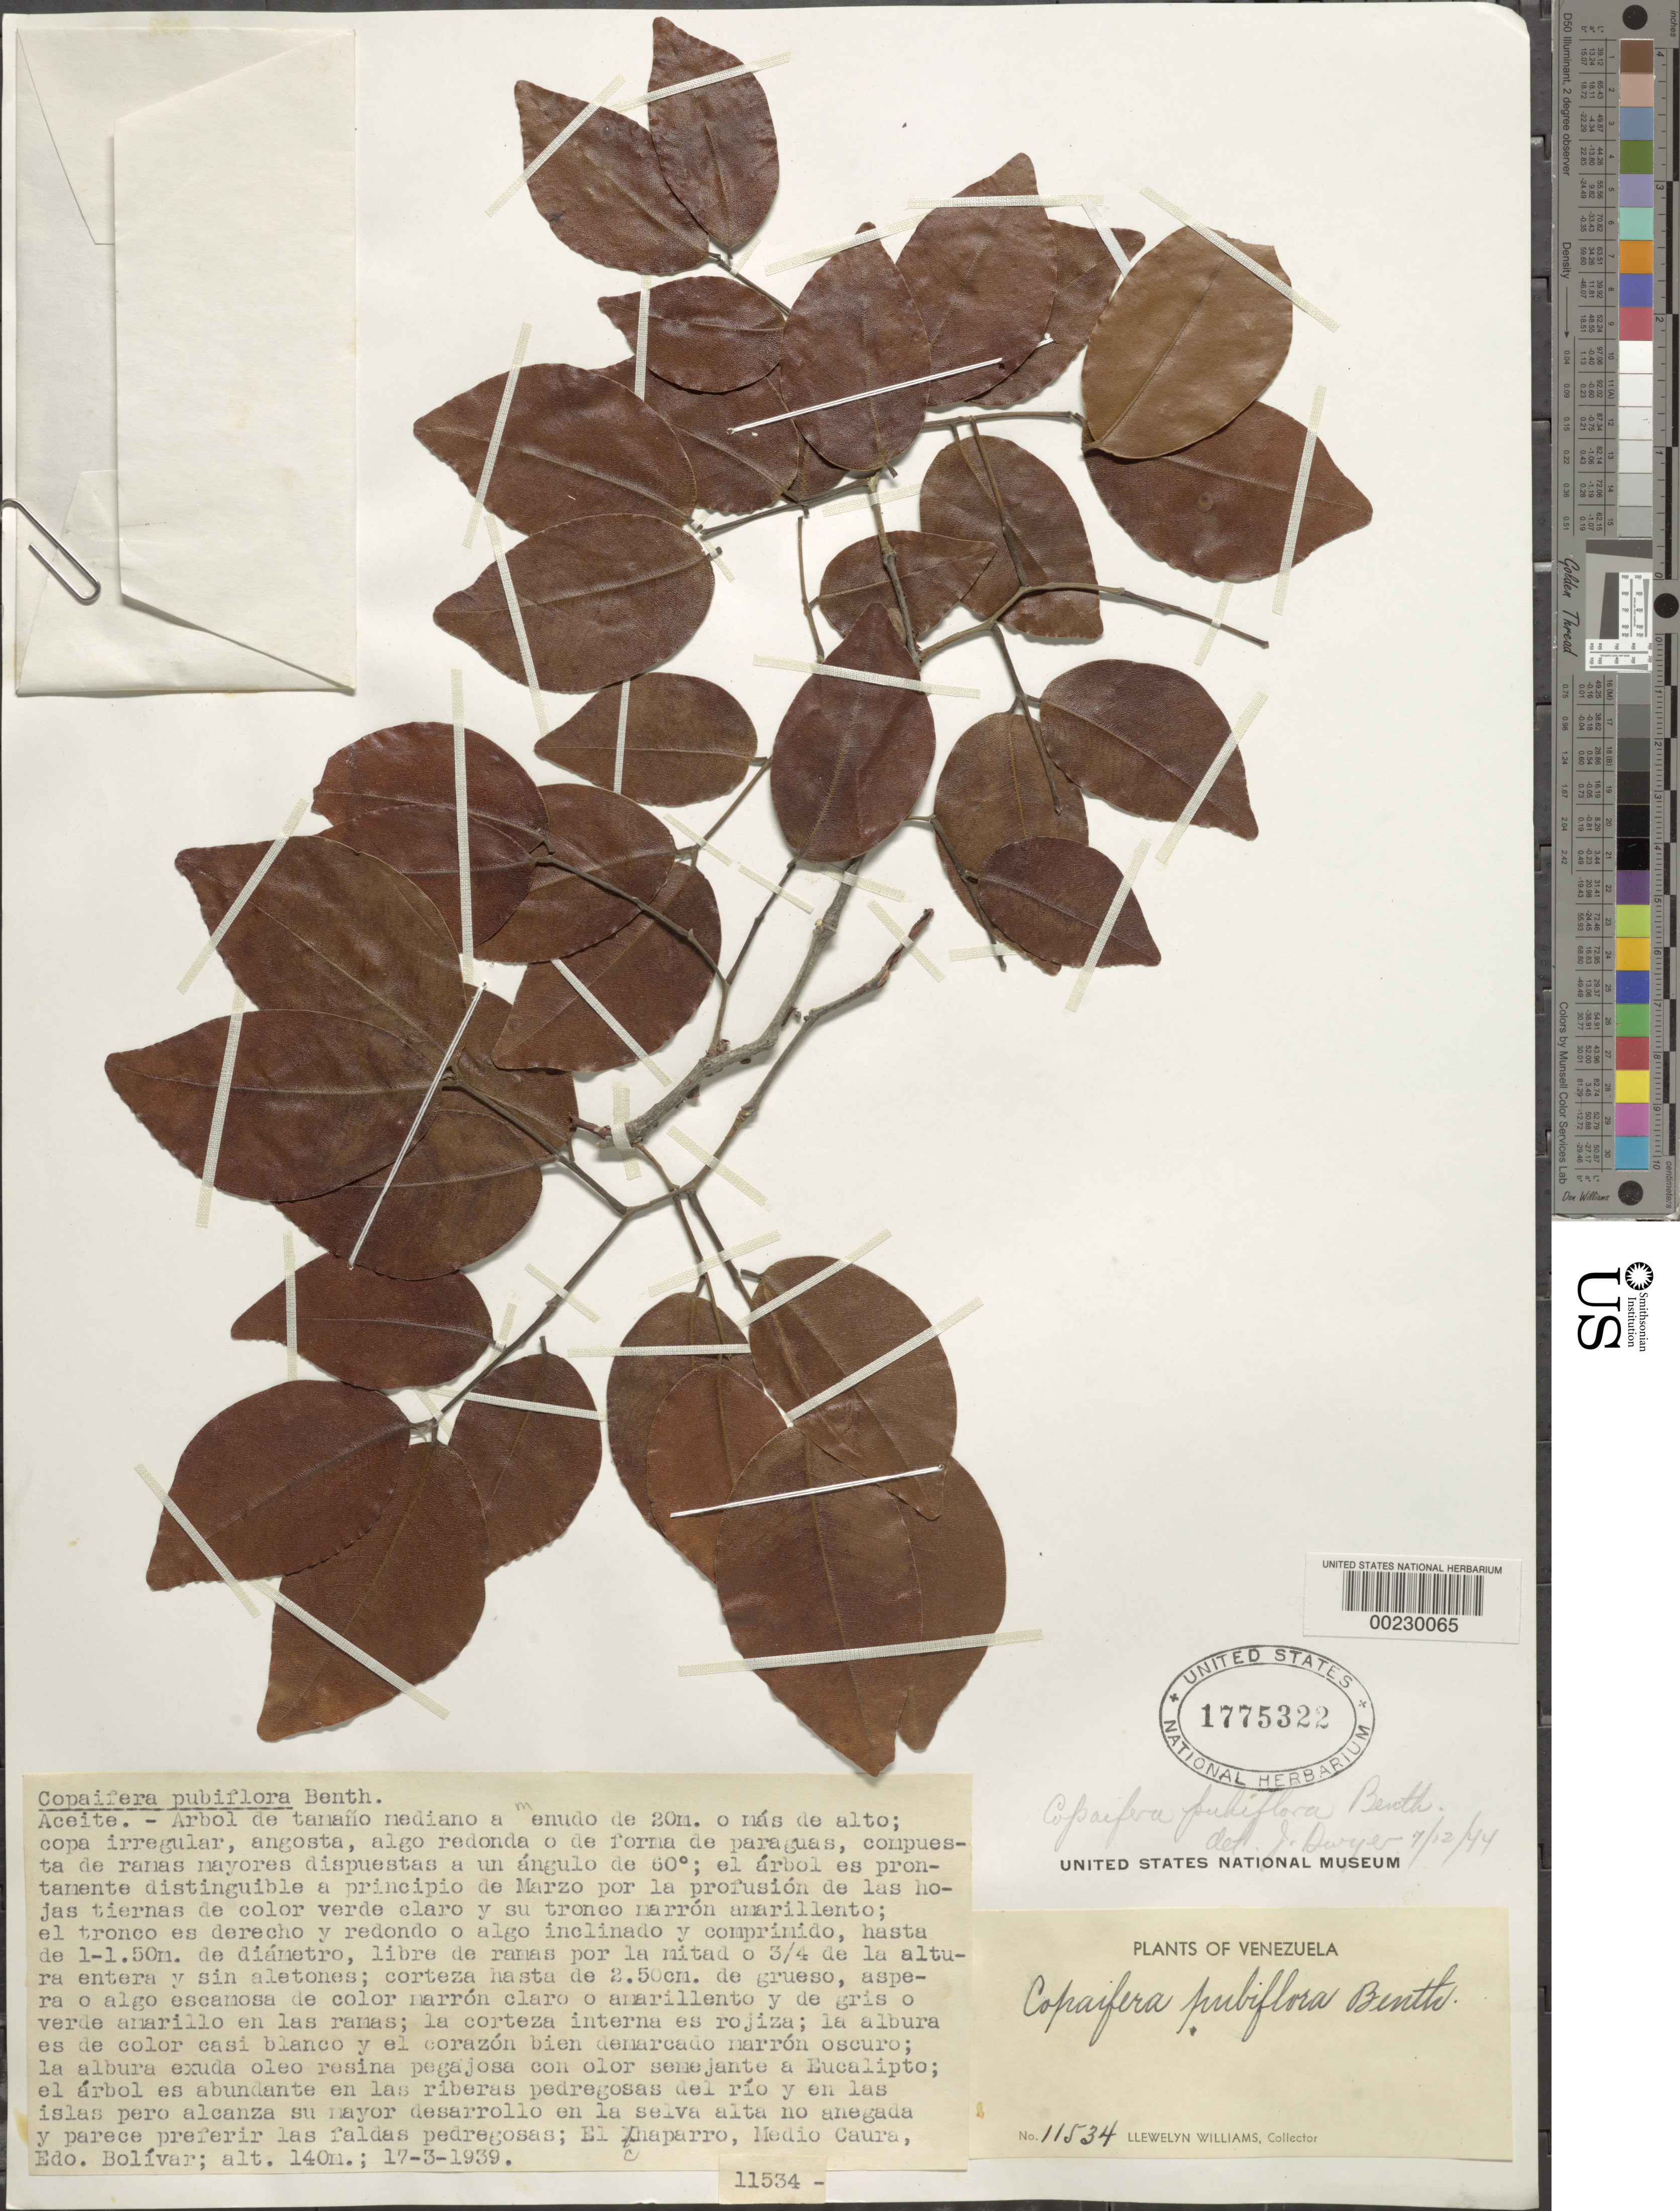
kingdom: Plantae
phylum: Tracheophyta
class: Magnoliopsida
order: Fabales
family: Fabaceae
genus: Copaifera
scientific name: Copaifera pubiflora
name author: Benth.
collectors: Ll. Williams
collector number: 11534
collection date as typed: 17 Mar 1939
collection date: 1939-03-17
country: Venezuela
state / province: Bolivar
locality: El chaparro, medio caura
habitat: See specimen sheet for notes in spanish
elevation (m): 100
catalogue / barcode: US 1775322